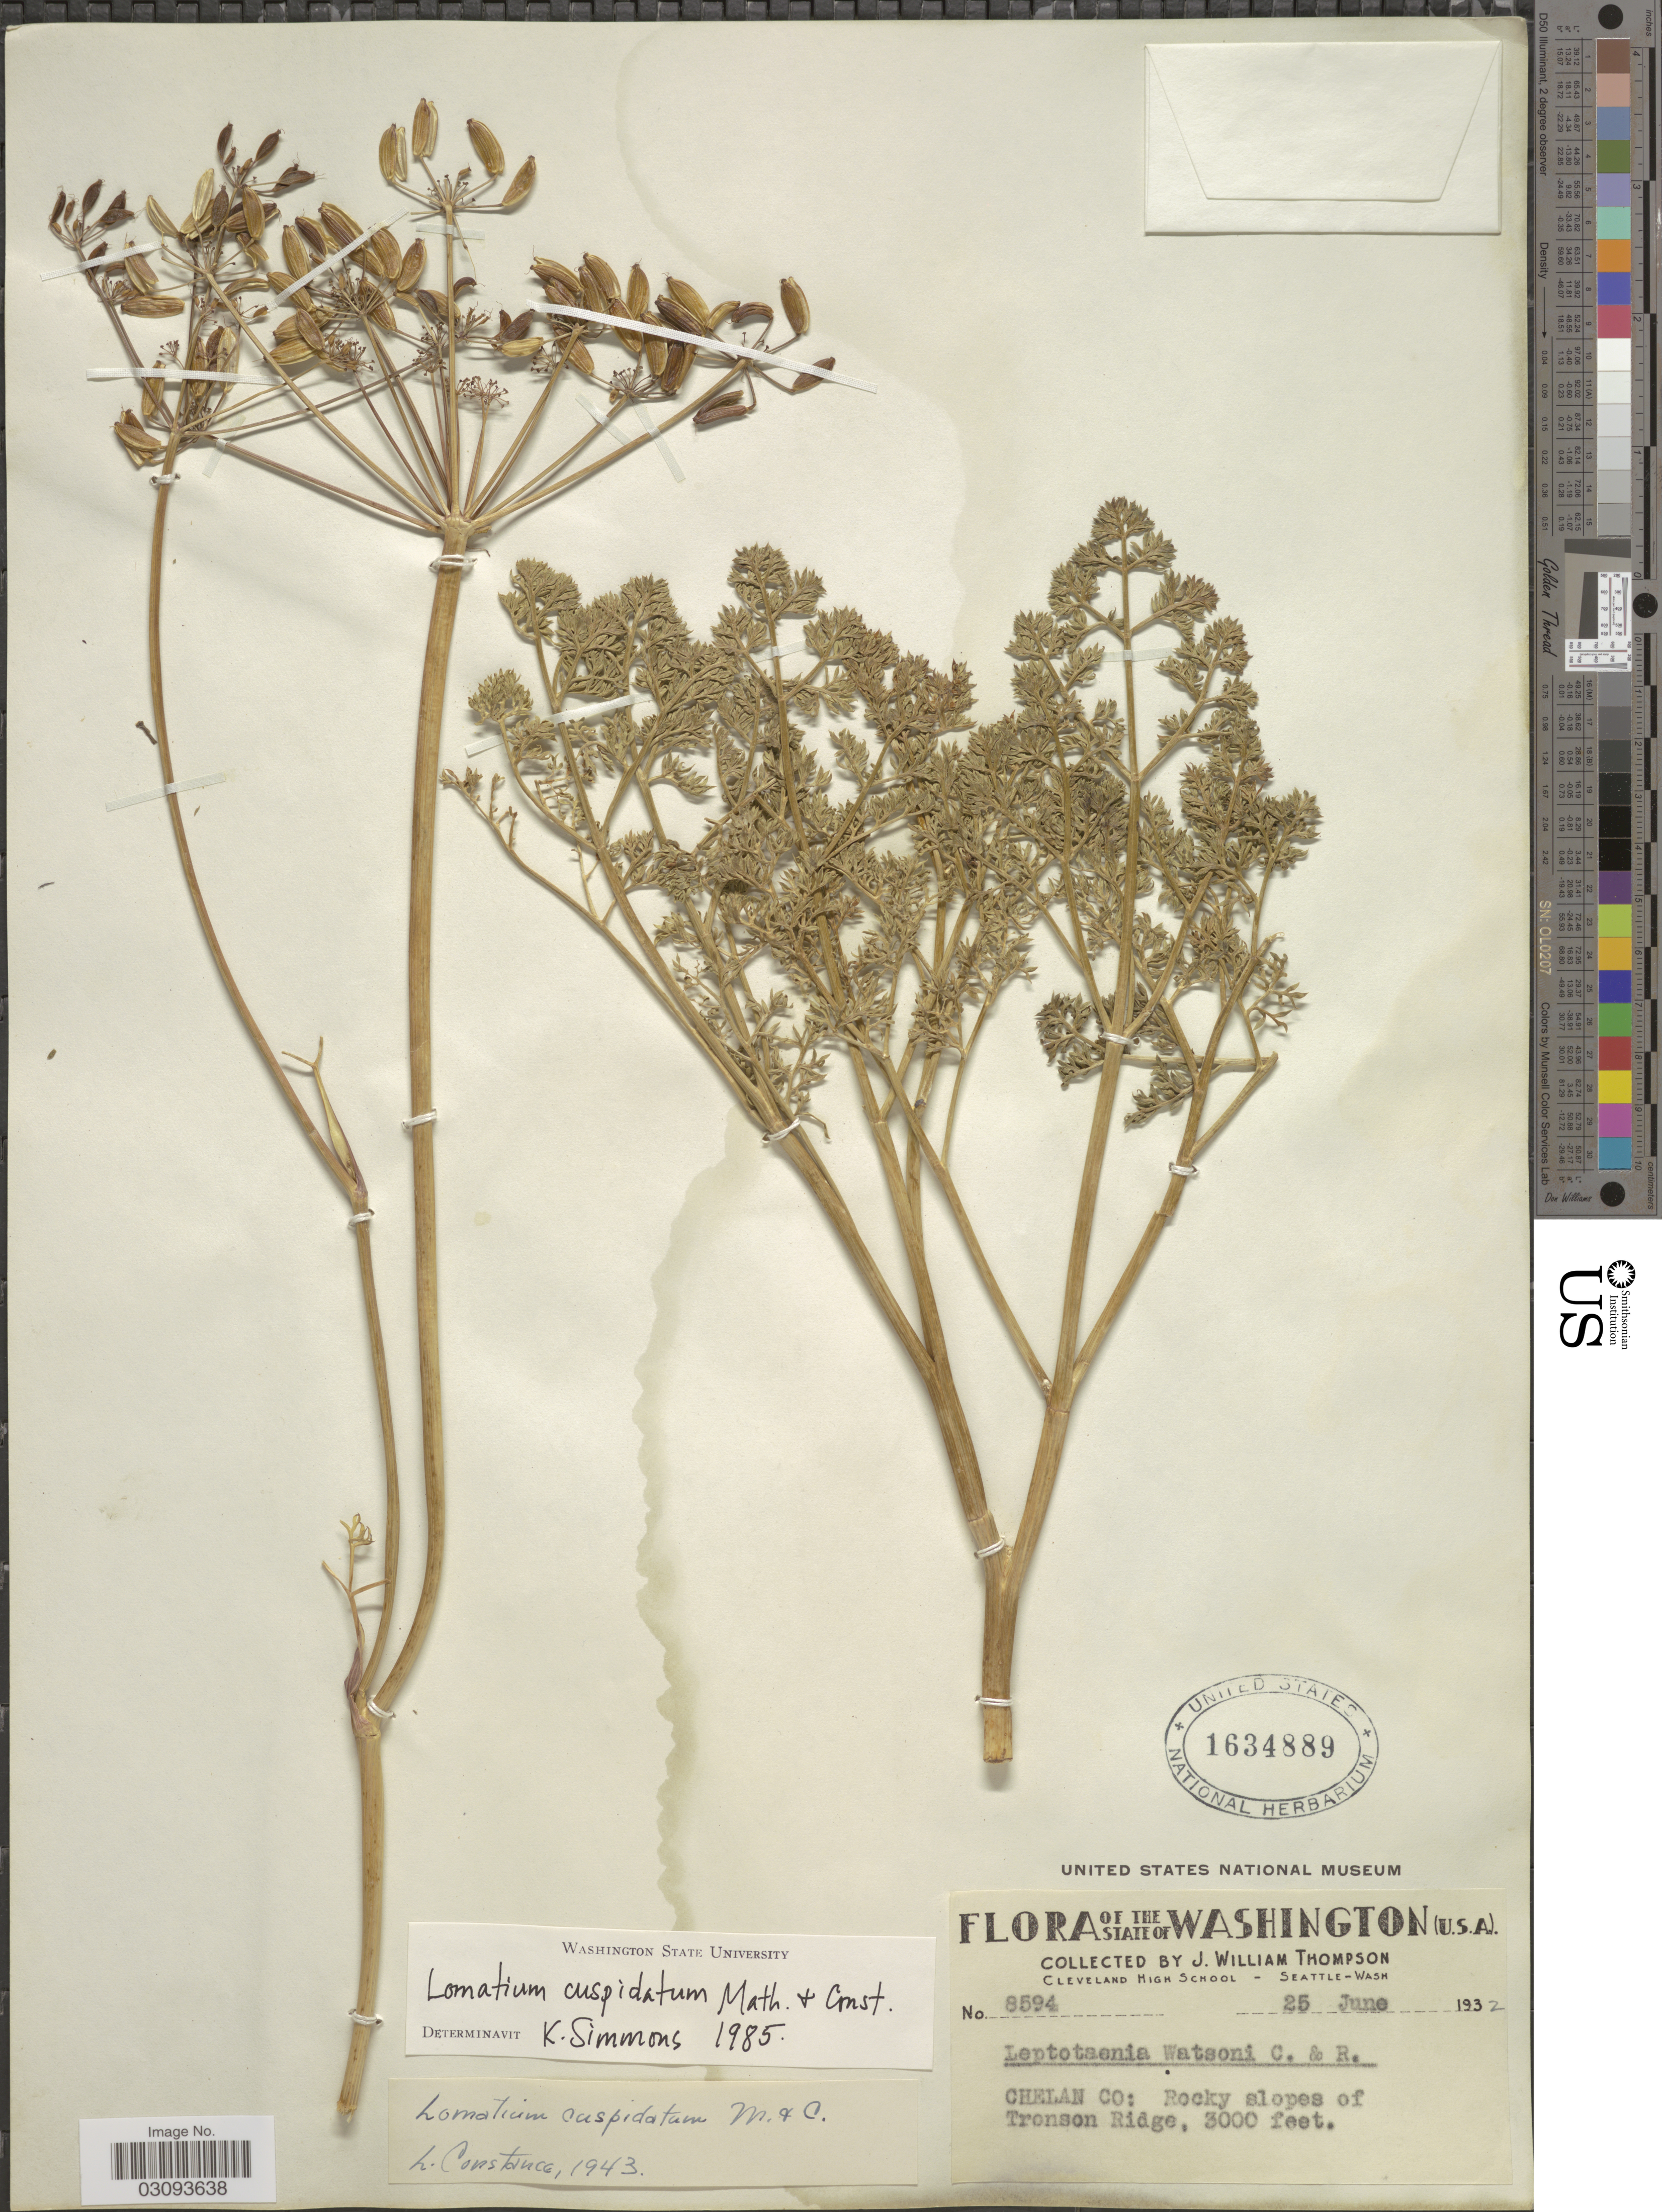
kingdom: Plantae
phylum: Tracheophyta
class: Magnoliopsida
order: Apiales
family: Apiaceae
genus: Lomatium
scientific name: Lomatium cuspidatum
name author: (Constance) Mathias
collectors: J. W. Thompson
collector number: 8594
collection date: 1932-06-25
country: United States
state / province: Washington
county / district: Chelan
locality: Chelan Co: Rocky slopes of Tronson Ridge.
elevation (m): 914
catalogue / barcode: US 1634889